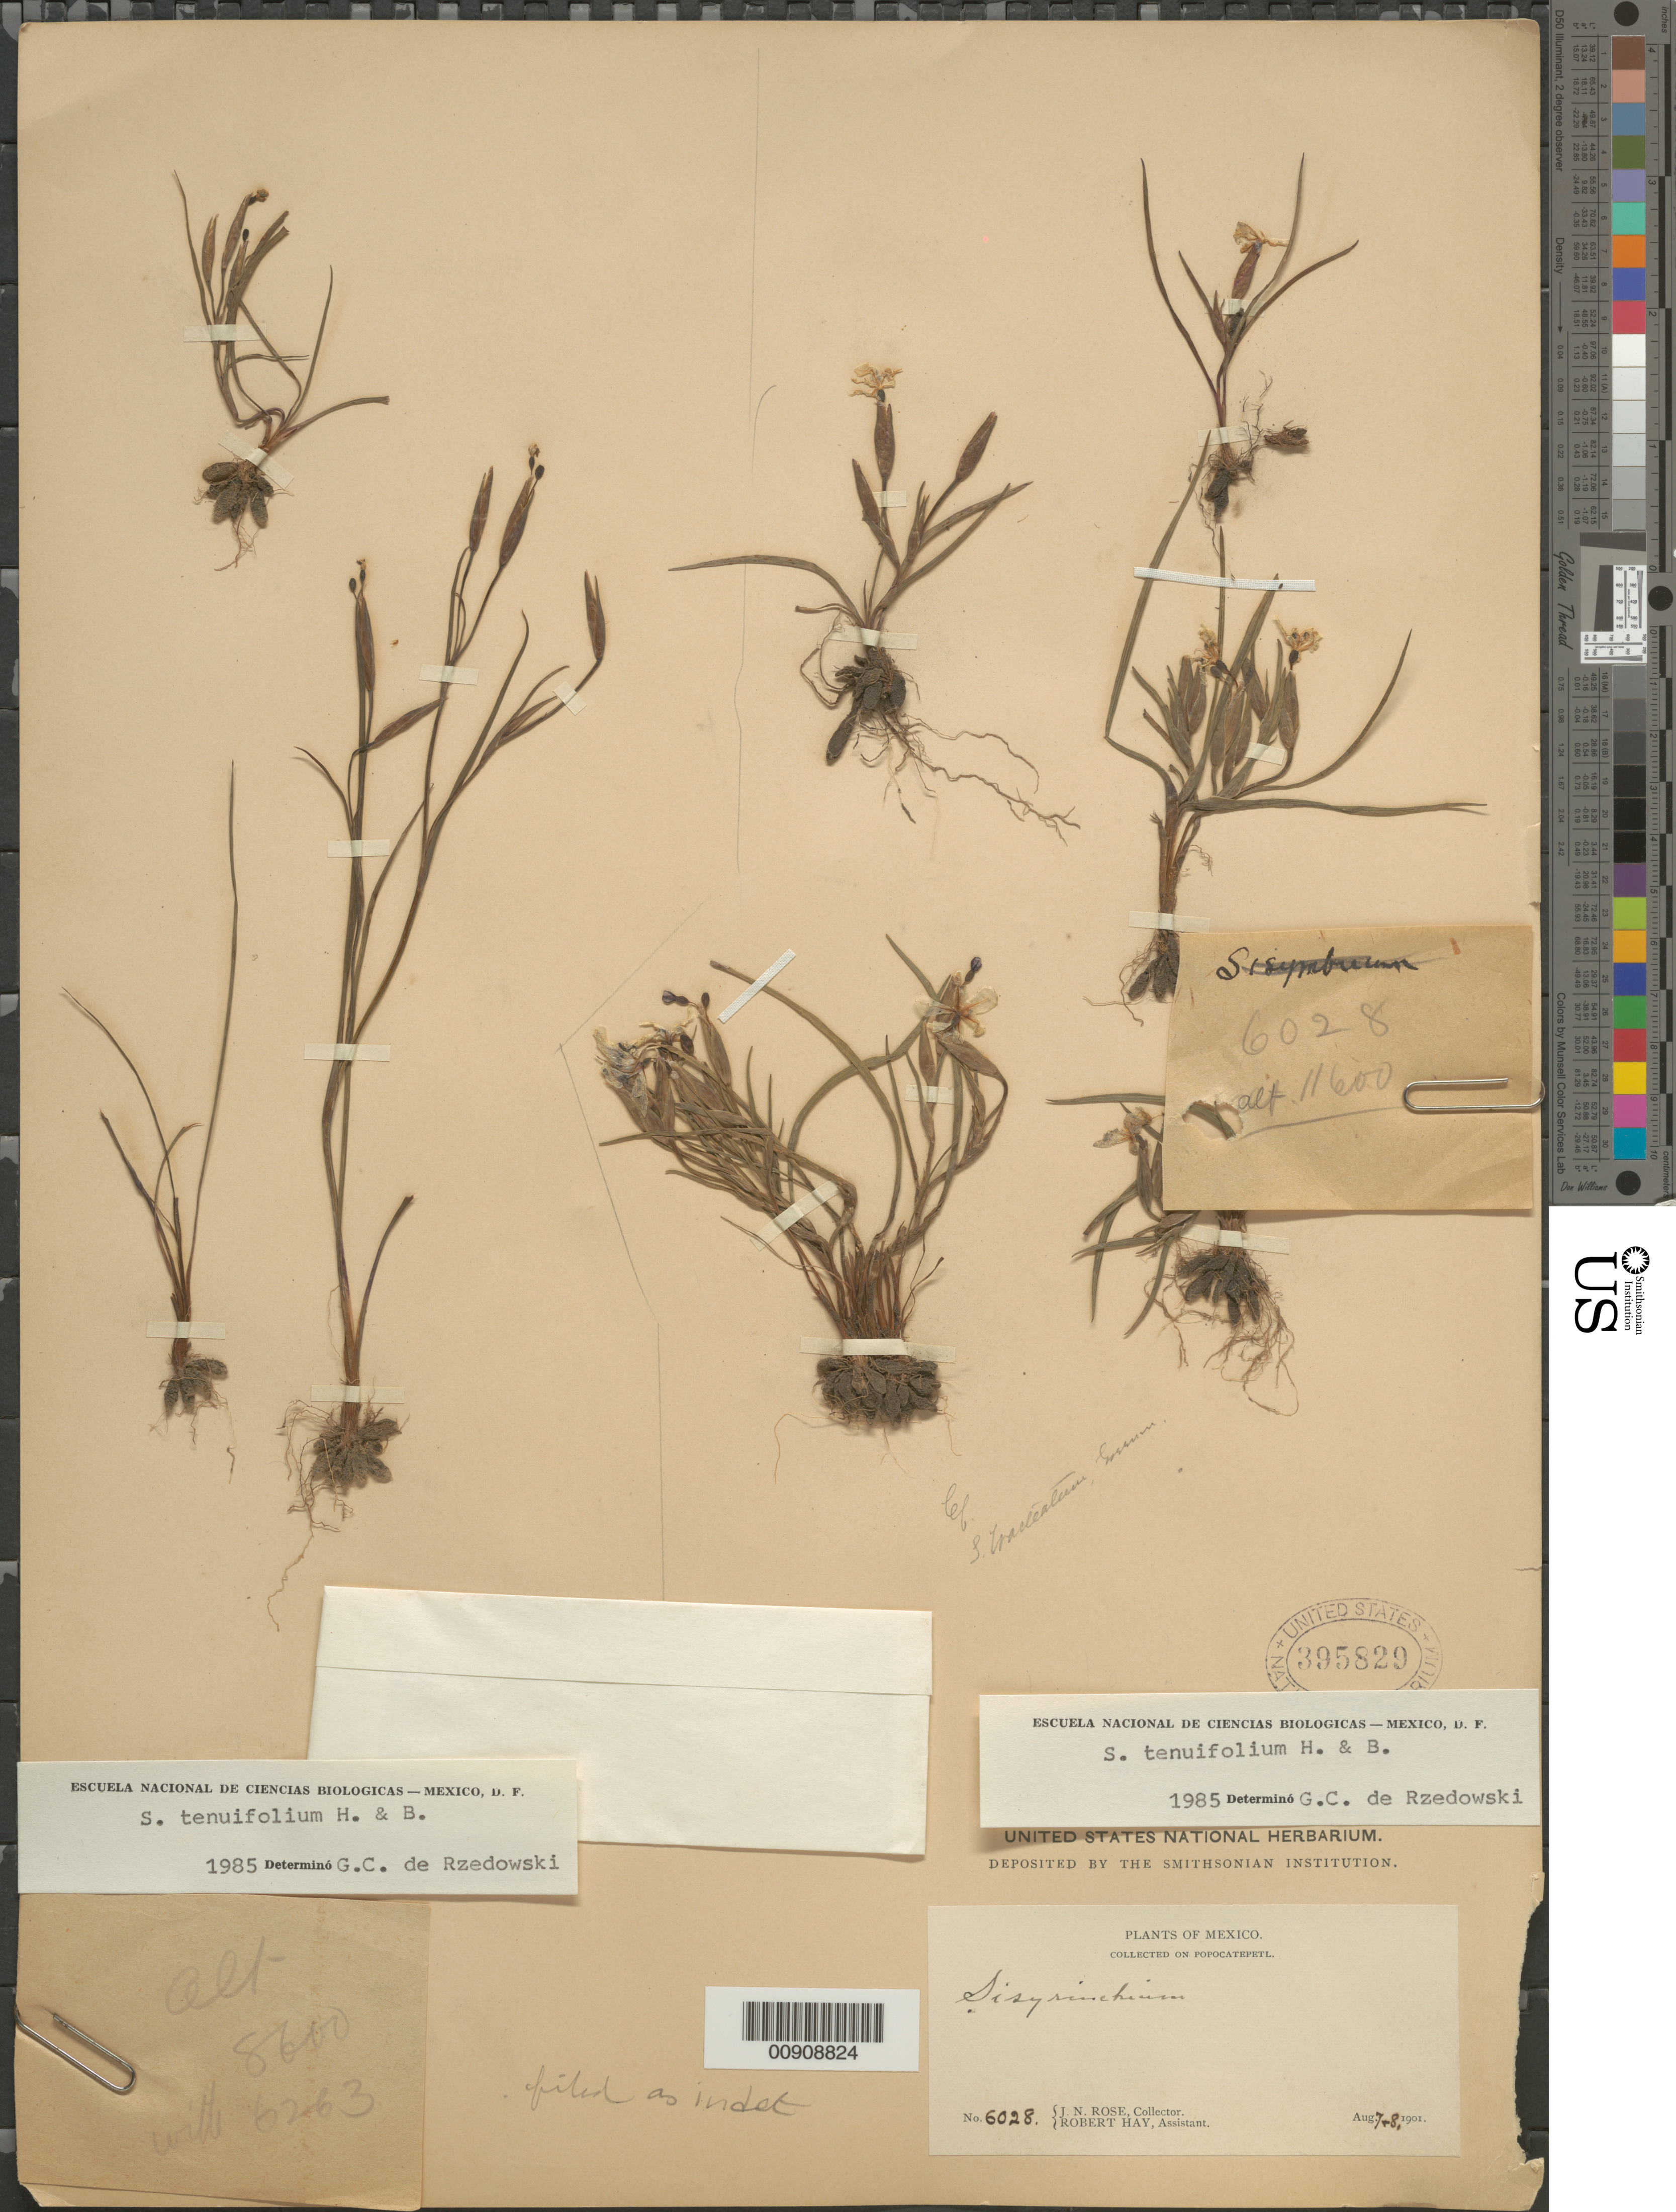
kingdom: Plantae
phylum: Tracheophyta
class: Liliopsida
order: Asparagales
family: Iridaceae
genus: Sisyrinchium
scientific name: Sisyrinchium sp.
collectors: J. N. Rose & R. Hay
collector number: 6028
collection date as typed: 07 Aug 1901 to 08 Aug 1901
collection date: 1901-08-07/1901-08-08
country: Mexico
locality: Popocatepetl.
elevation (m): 3536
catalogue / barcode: US 395829